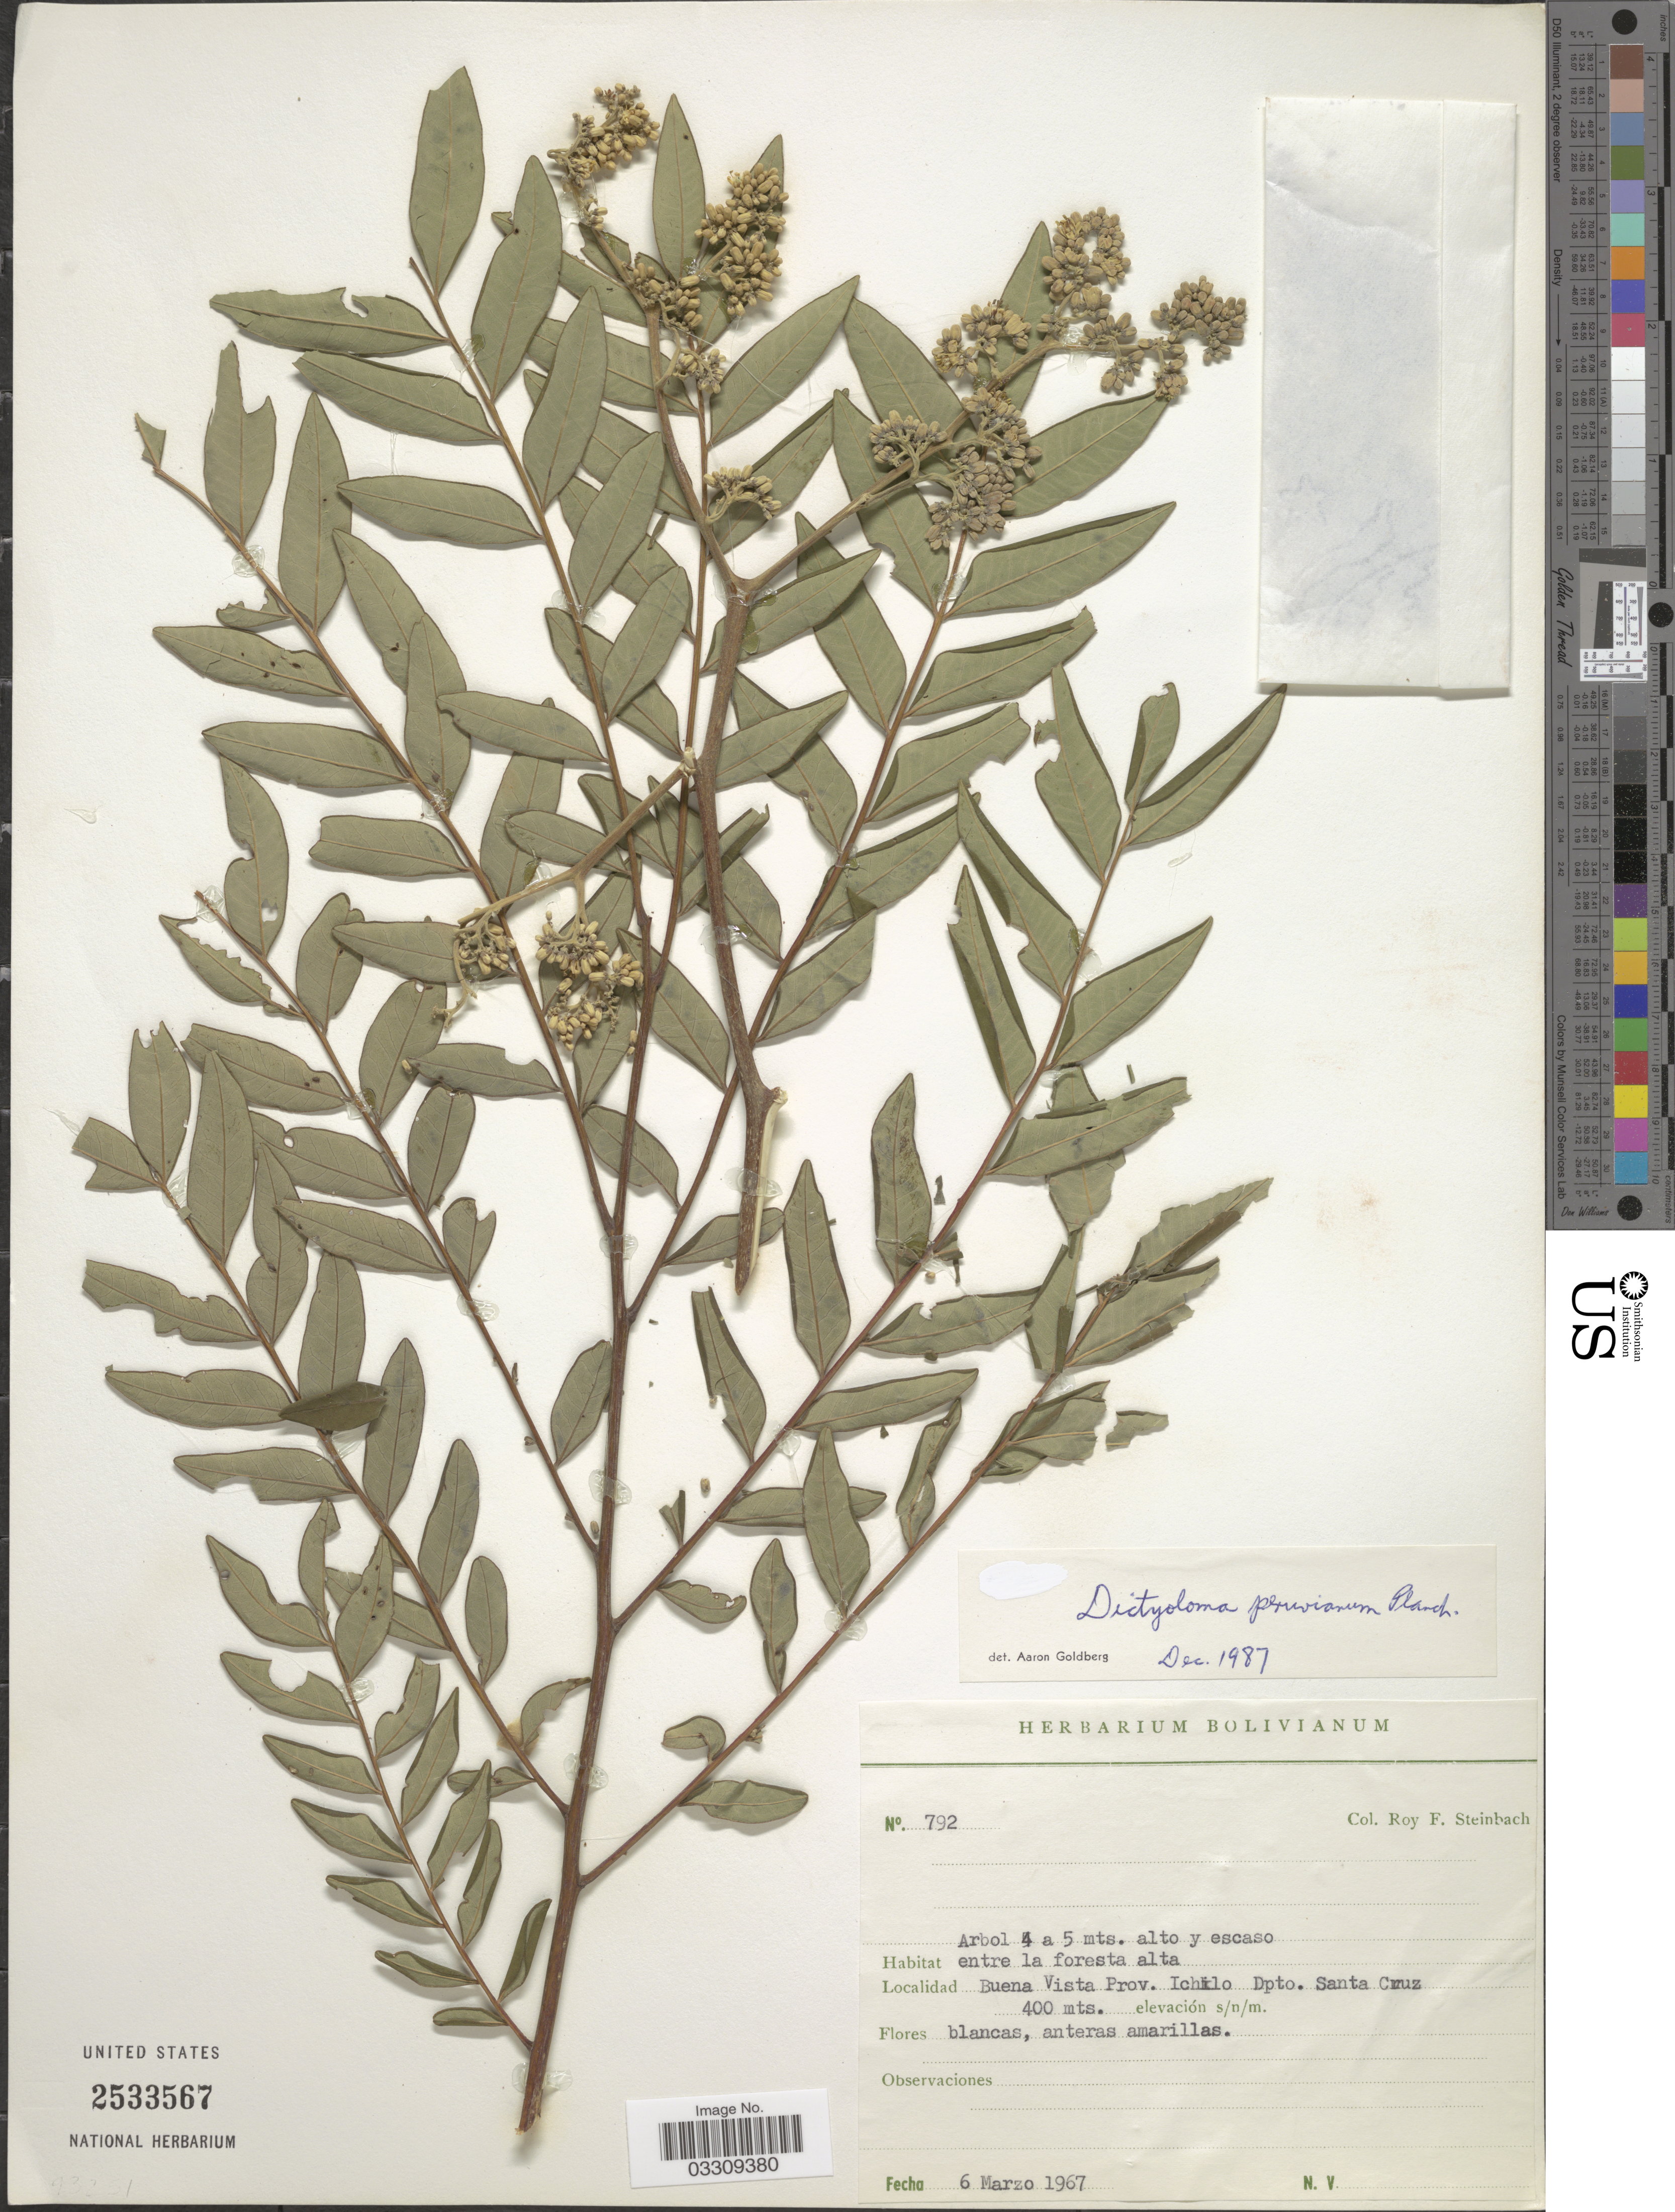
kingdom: Plantae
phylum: Tracheophyta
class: Magnoliopsida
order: Sapindales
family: Rutaceae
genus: Dictyoloma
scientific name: Dictyoloma peruvianum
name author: Planch.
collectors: R. F. Steinbach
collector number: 792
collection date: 1967-03-06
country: Bolivia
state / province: Santa Cruz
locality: Buena Vista Prov. Ichilo Dpto. Santa Cruz.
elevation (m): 400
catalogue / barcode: US 2533567